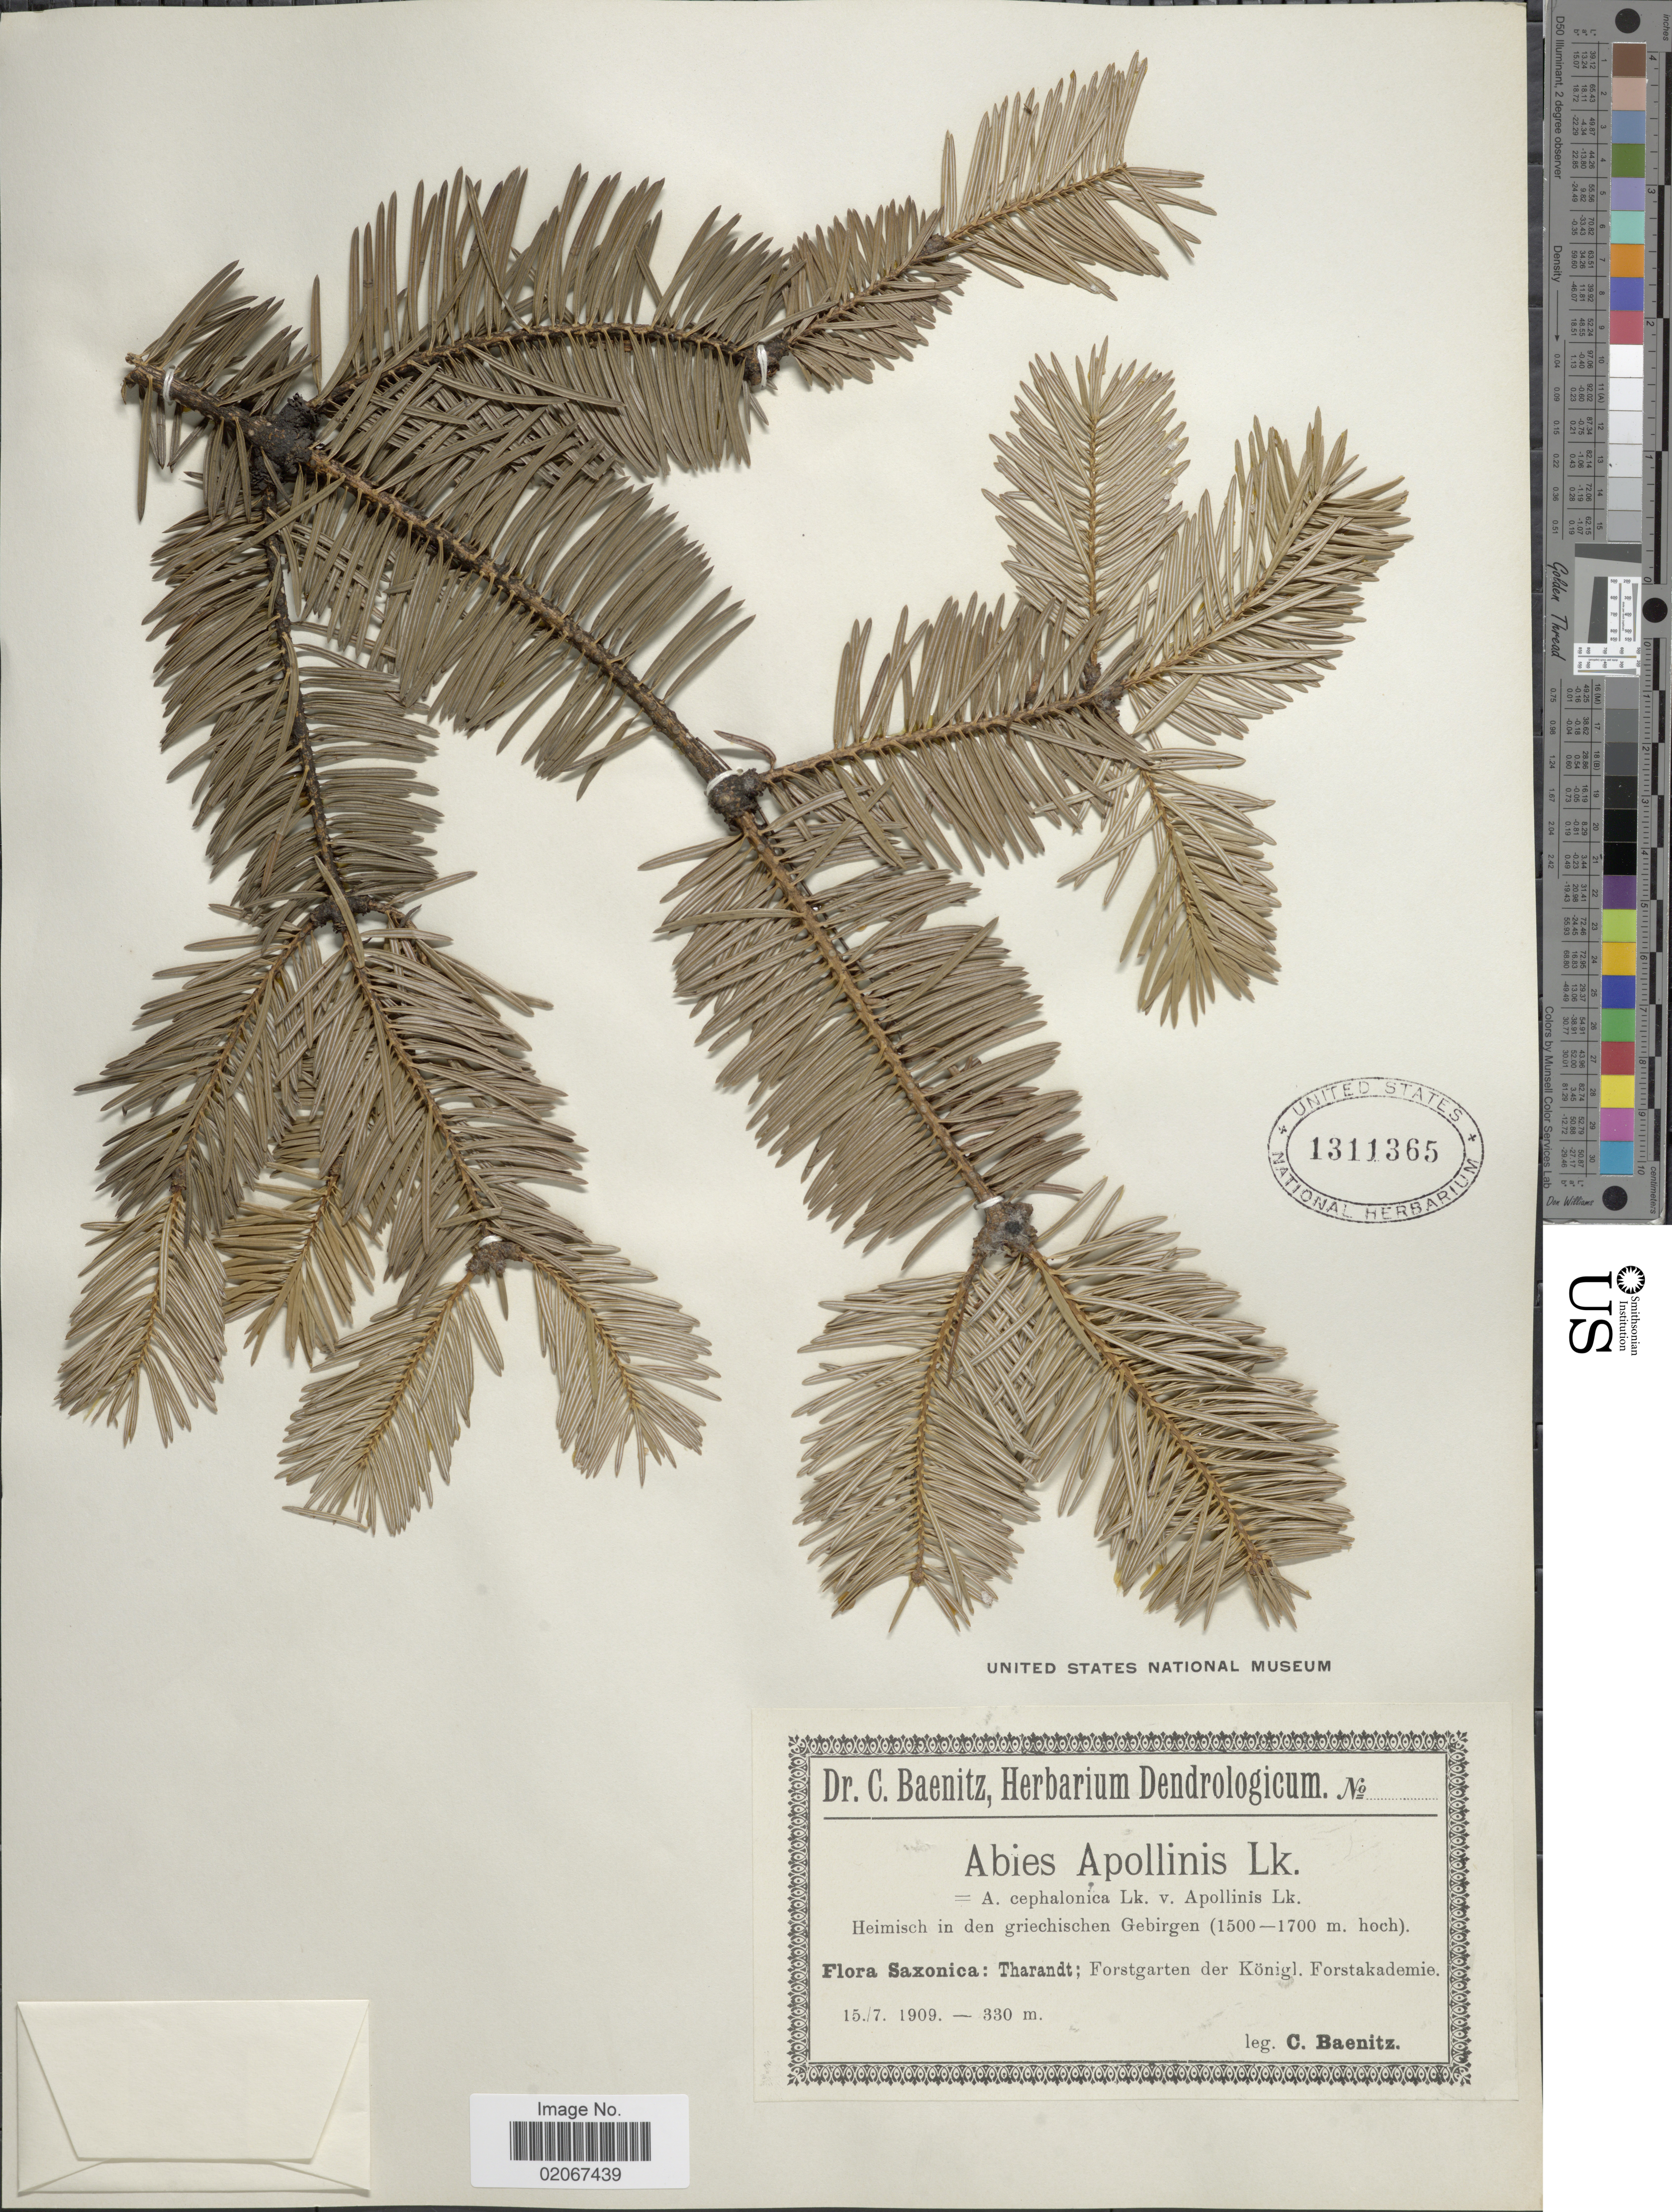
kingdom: Plantae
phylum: Tracheophyta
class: Pinopsida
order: Pinales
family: Pinaceae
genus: Abies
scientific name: Abies apollinis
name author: Link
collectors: C. G. Baenitz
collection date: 1909-07-15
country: Germany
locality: Saxonica: Tharandt; Forstgarten der Königl. Forstakademie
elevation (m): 330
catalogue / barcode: US 1311365